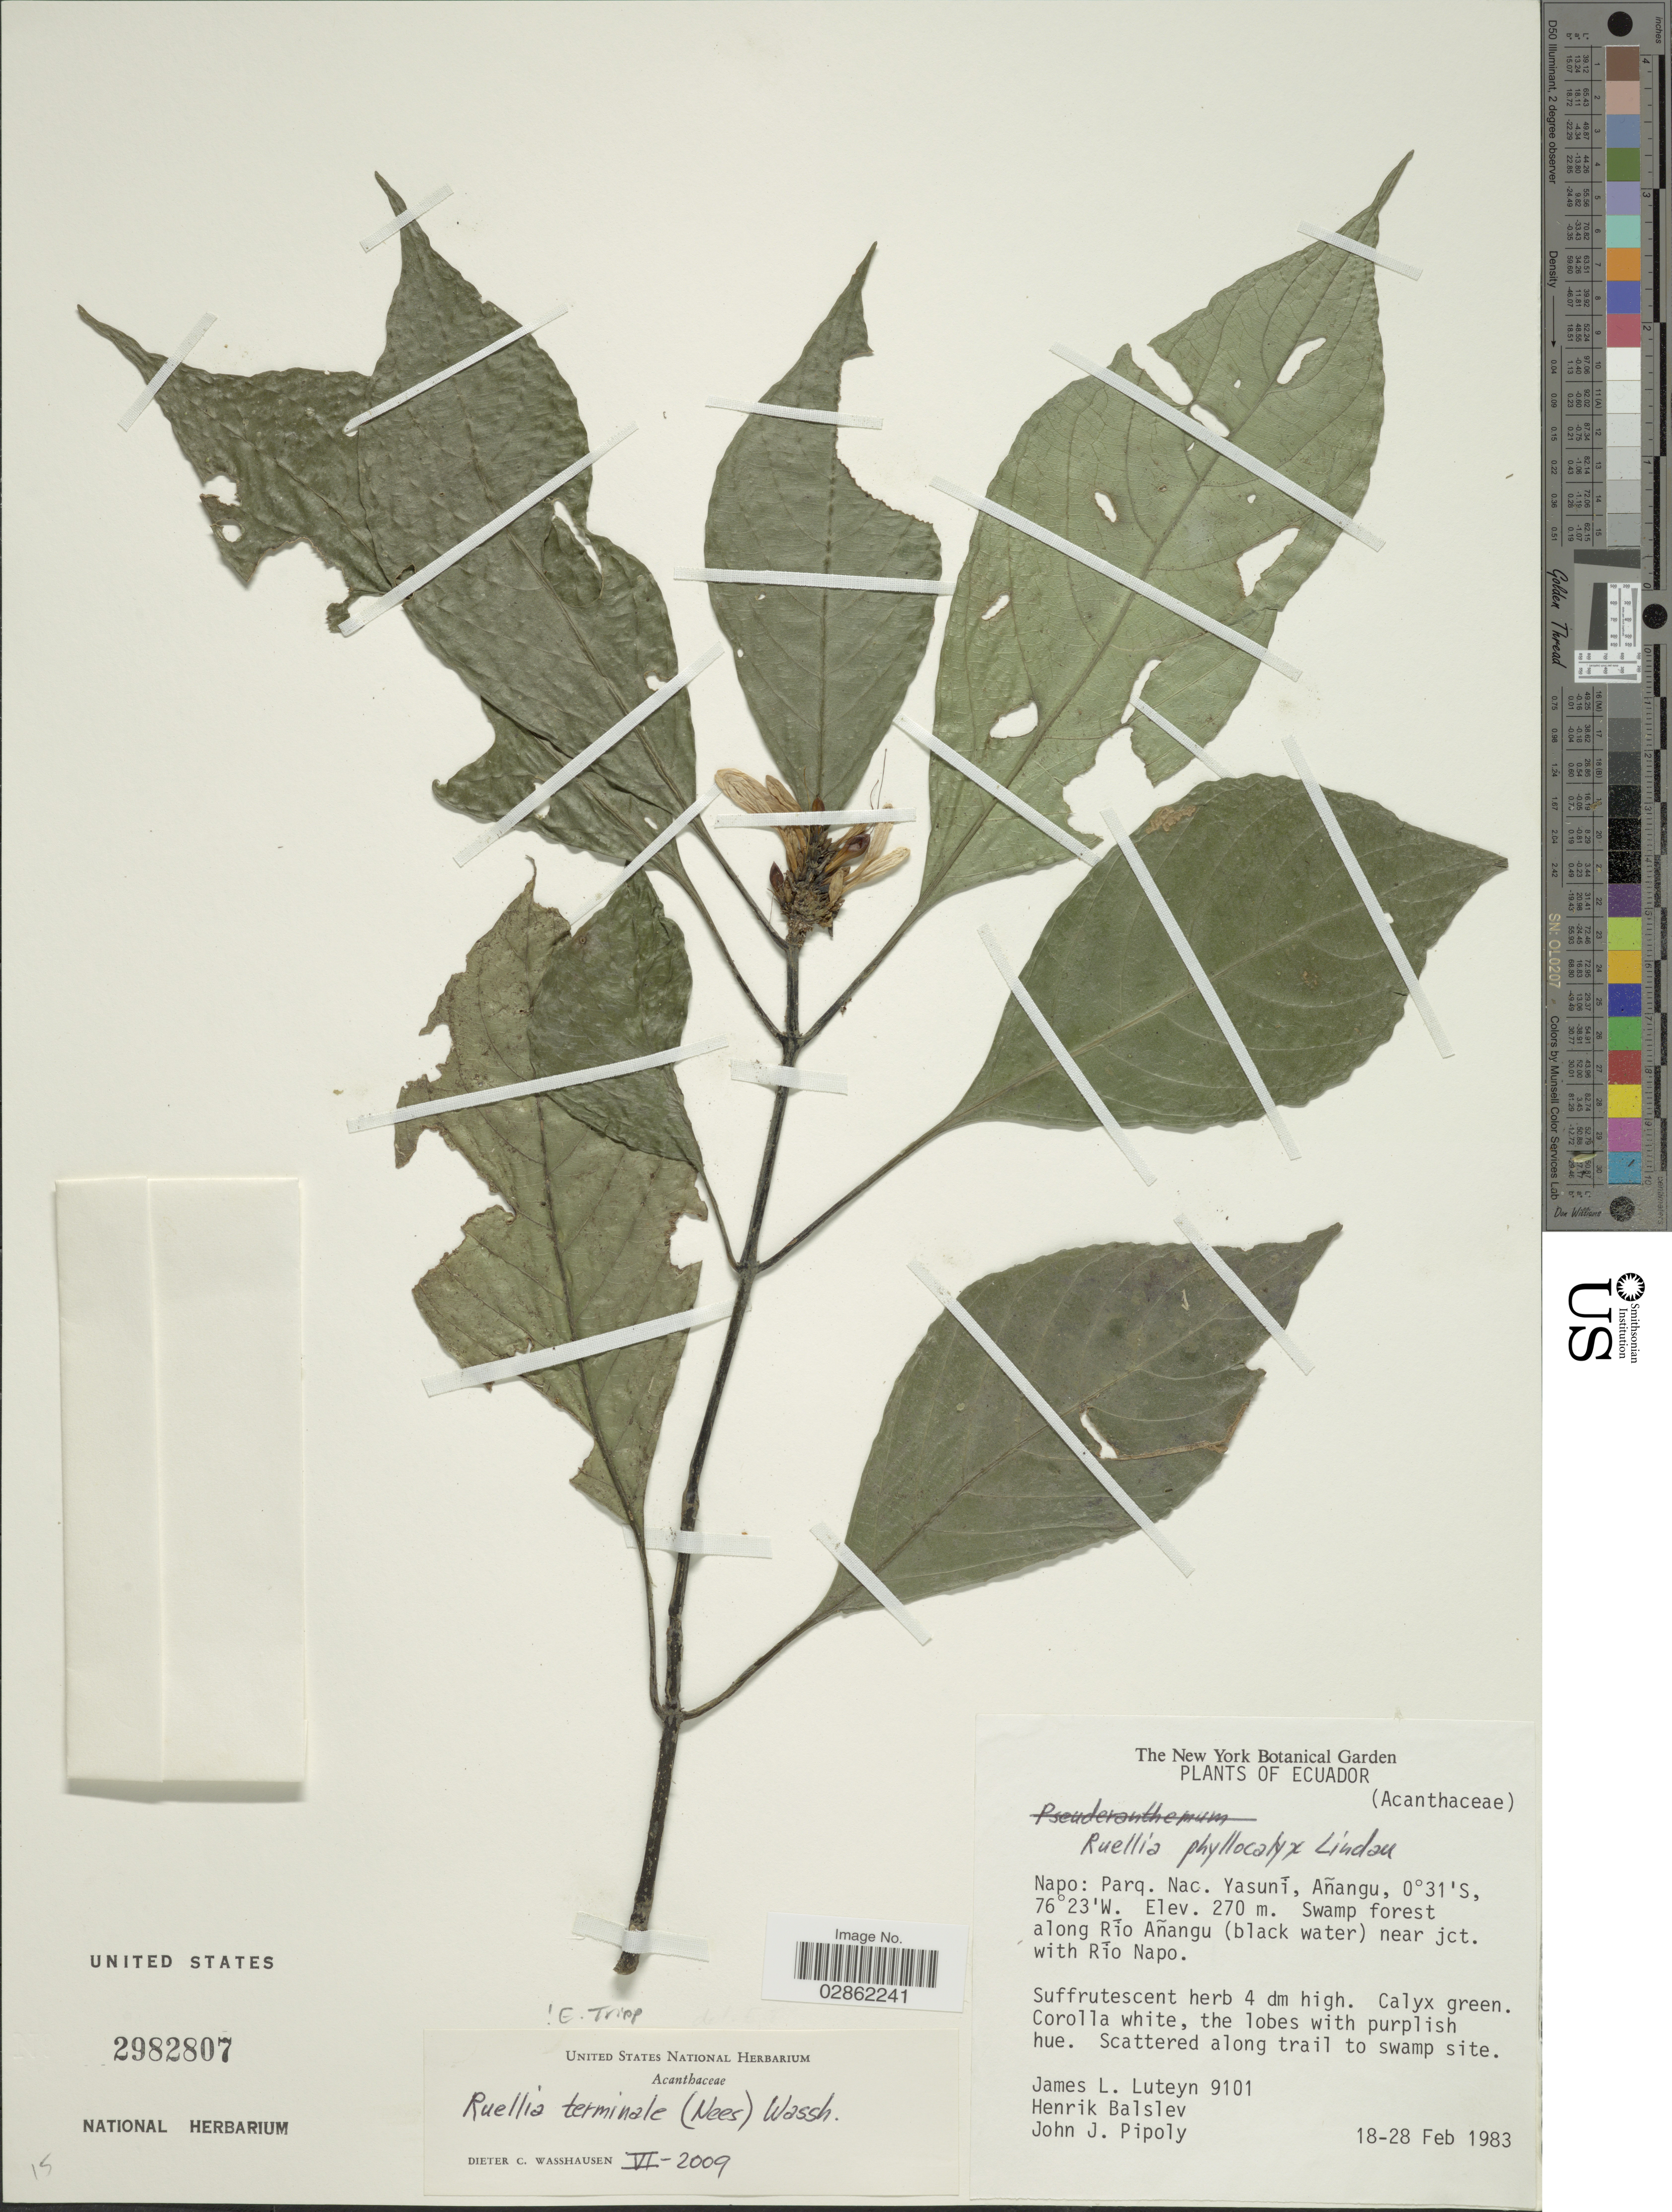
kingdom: Plantae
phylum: Tracheophyta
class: Magnoliopsida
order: Lamiales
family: Acanthaceae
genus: Ruellia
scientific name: Ruellia terminalis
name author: (Nees) Wassh.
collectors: J. L. Luteyn, H. Balslev & J. J. Pipoly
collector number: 9101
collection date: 1983-02-18/1983-02-28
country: Ecuador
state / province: Napo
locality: Parq. Nac. Yasuní, Añangu, Swamp forest along Río Añangu (black water) near jct. with Río Napo.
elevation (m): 270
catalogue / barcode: US 2982807